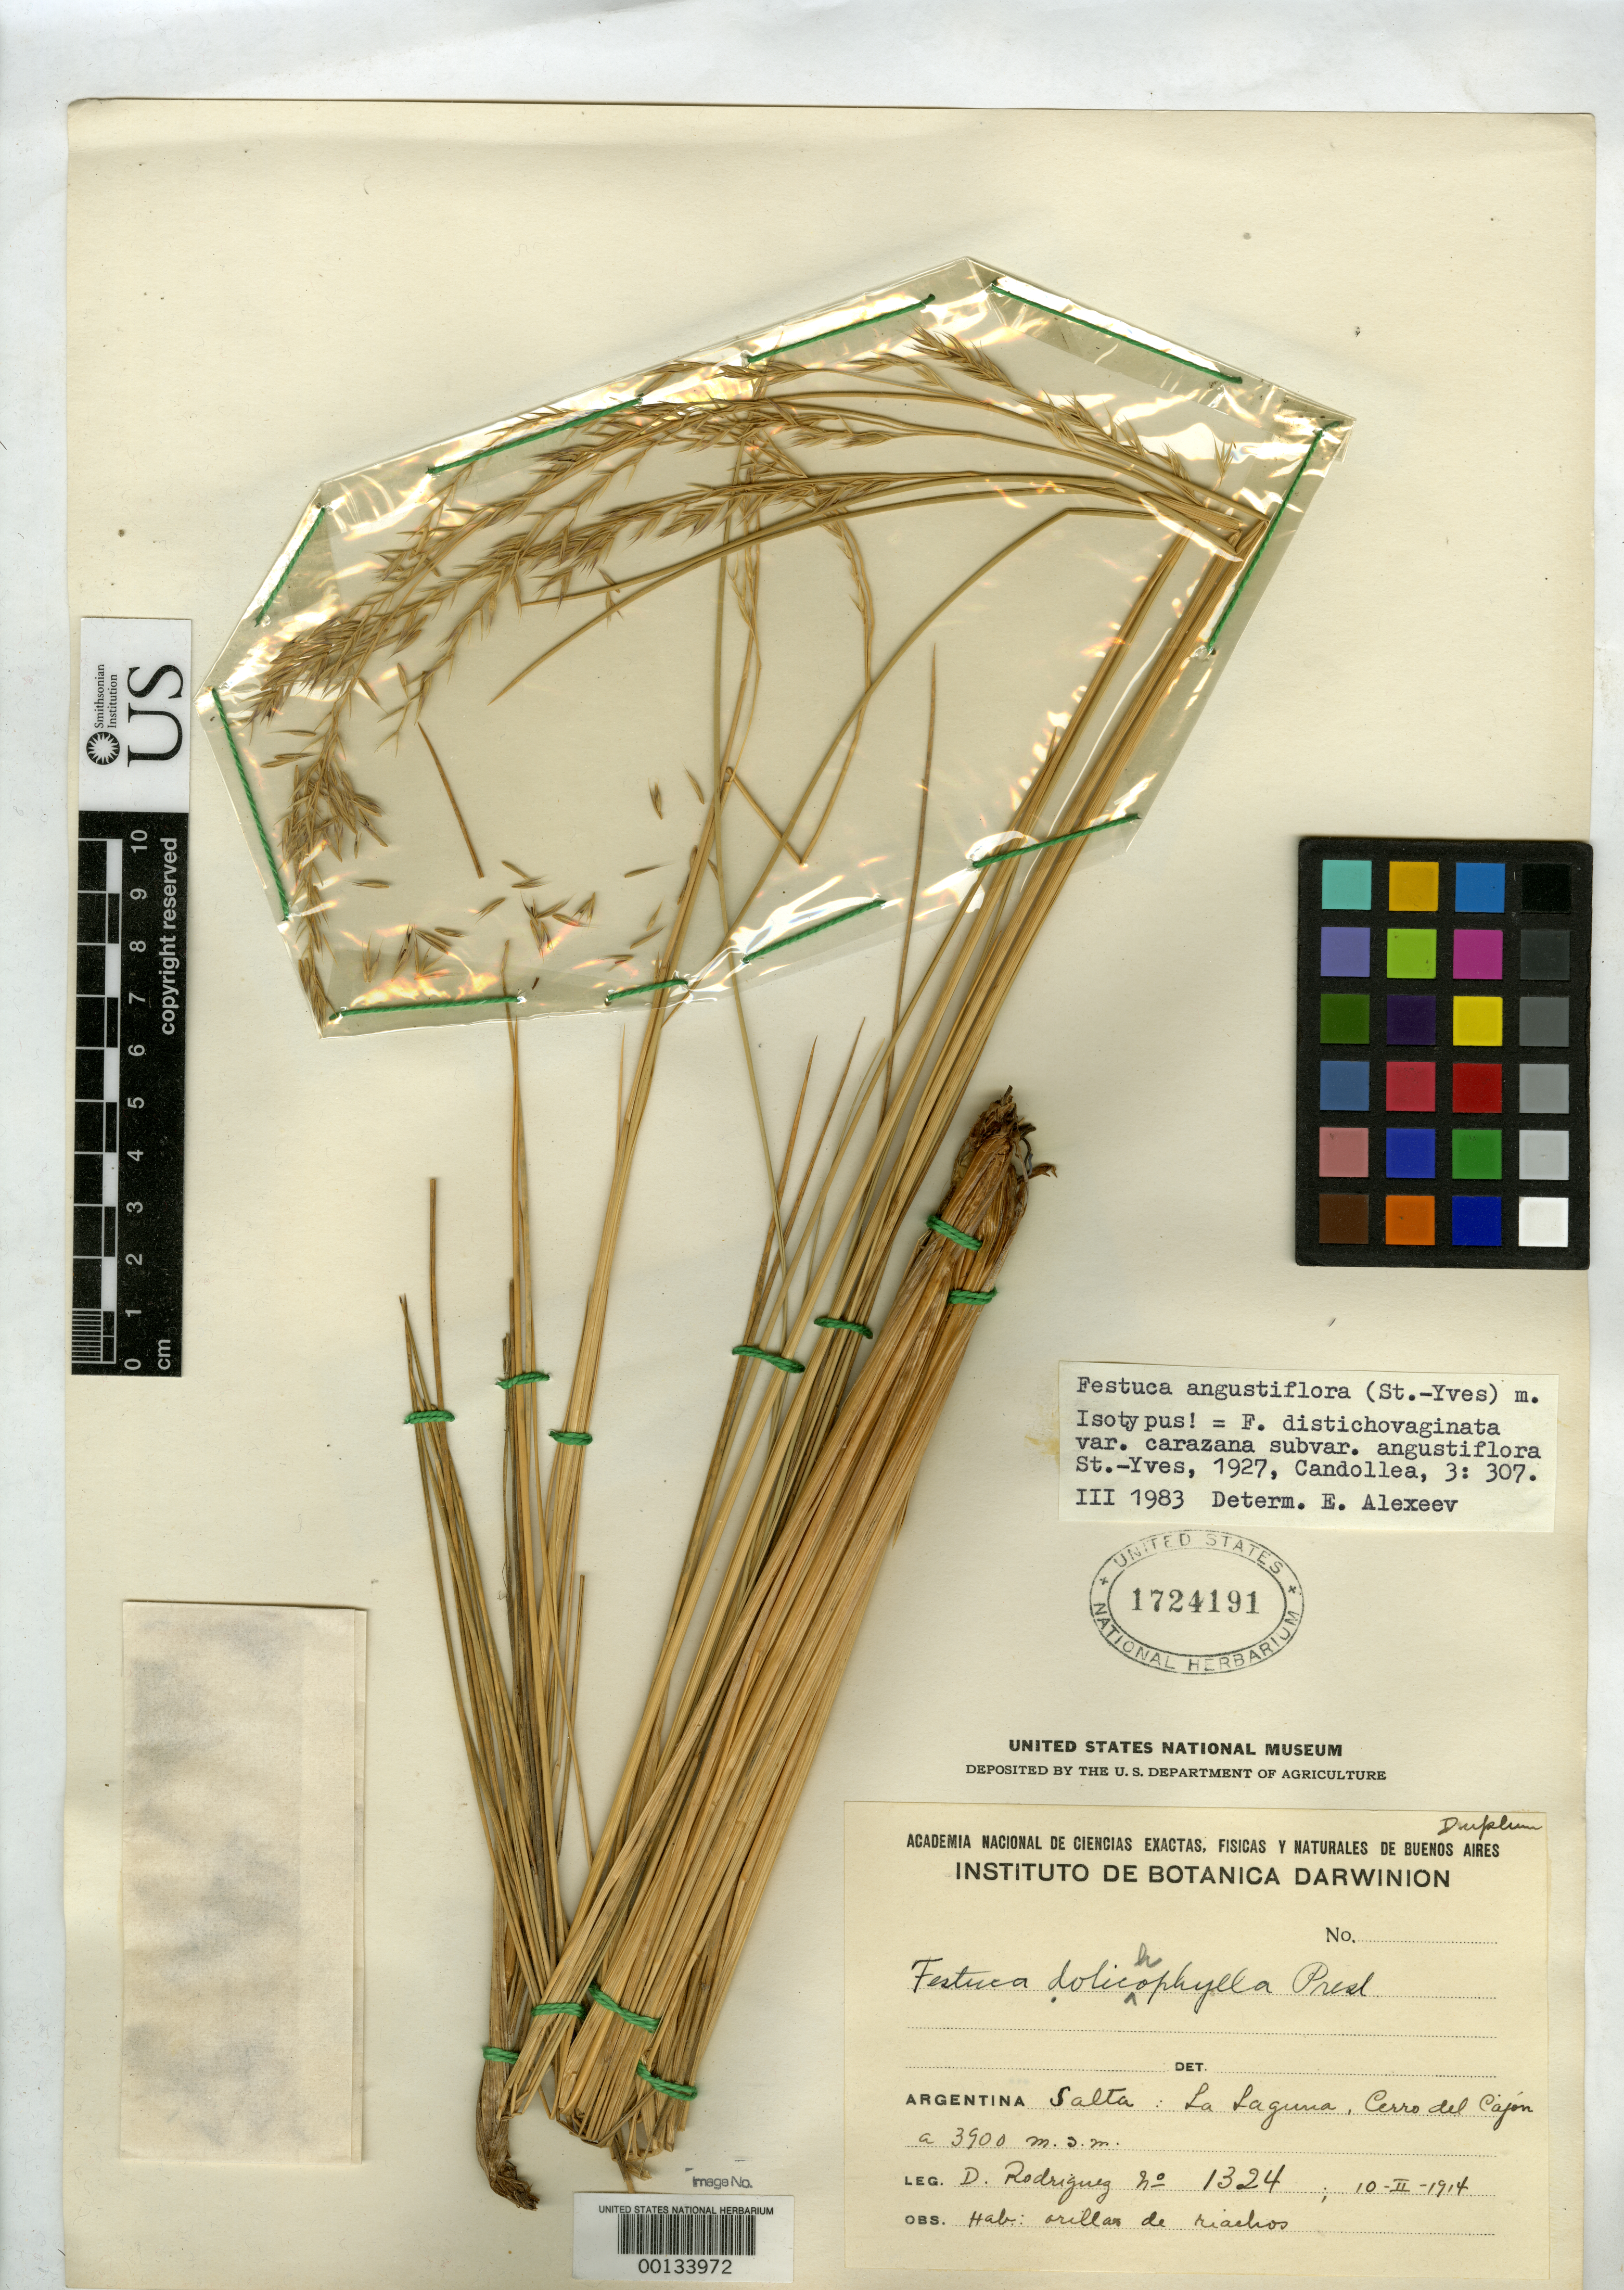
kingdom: Plantae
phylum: Tracheophyta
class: Liliopsida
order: Poales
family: Poaceae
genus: Festuca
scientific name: Festuca distichovaginata subvar. angustifolia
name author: Saint-Yves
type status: Isotype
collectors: D. Rodriguez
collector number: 1324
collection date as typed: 10 Feb 1914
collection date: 1914-02-10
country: Argentina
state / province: Salta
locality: La Laguna, Cerra del Cajon.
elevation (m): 3900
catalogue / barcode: US 1724191